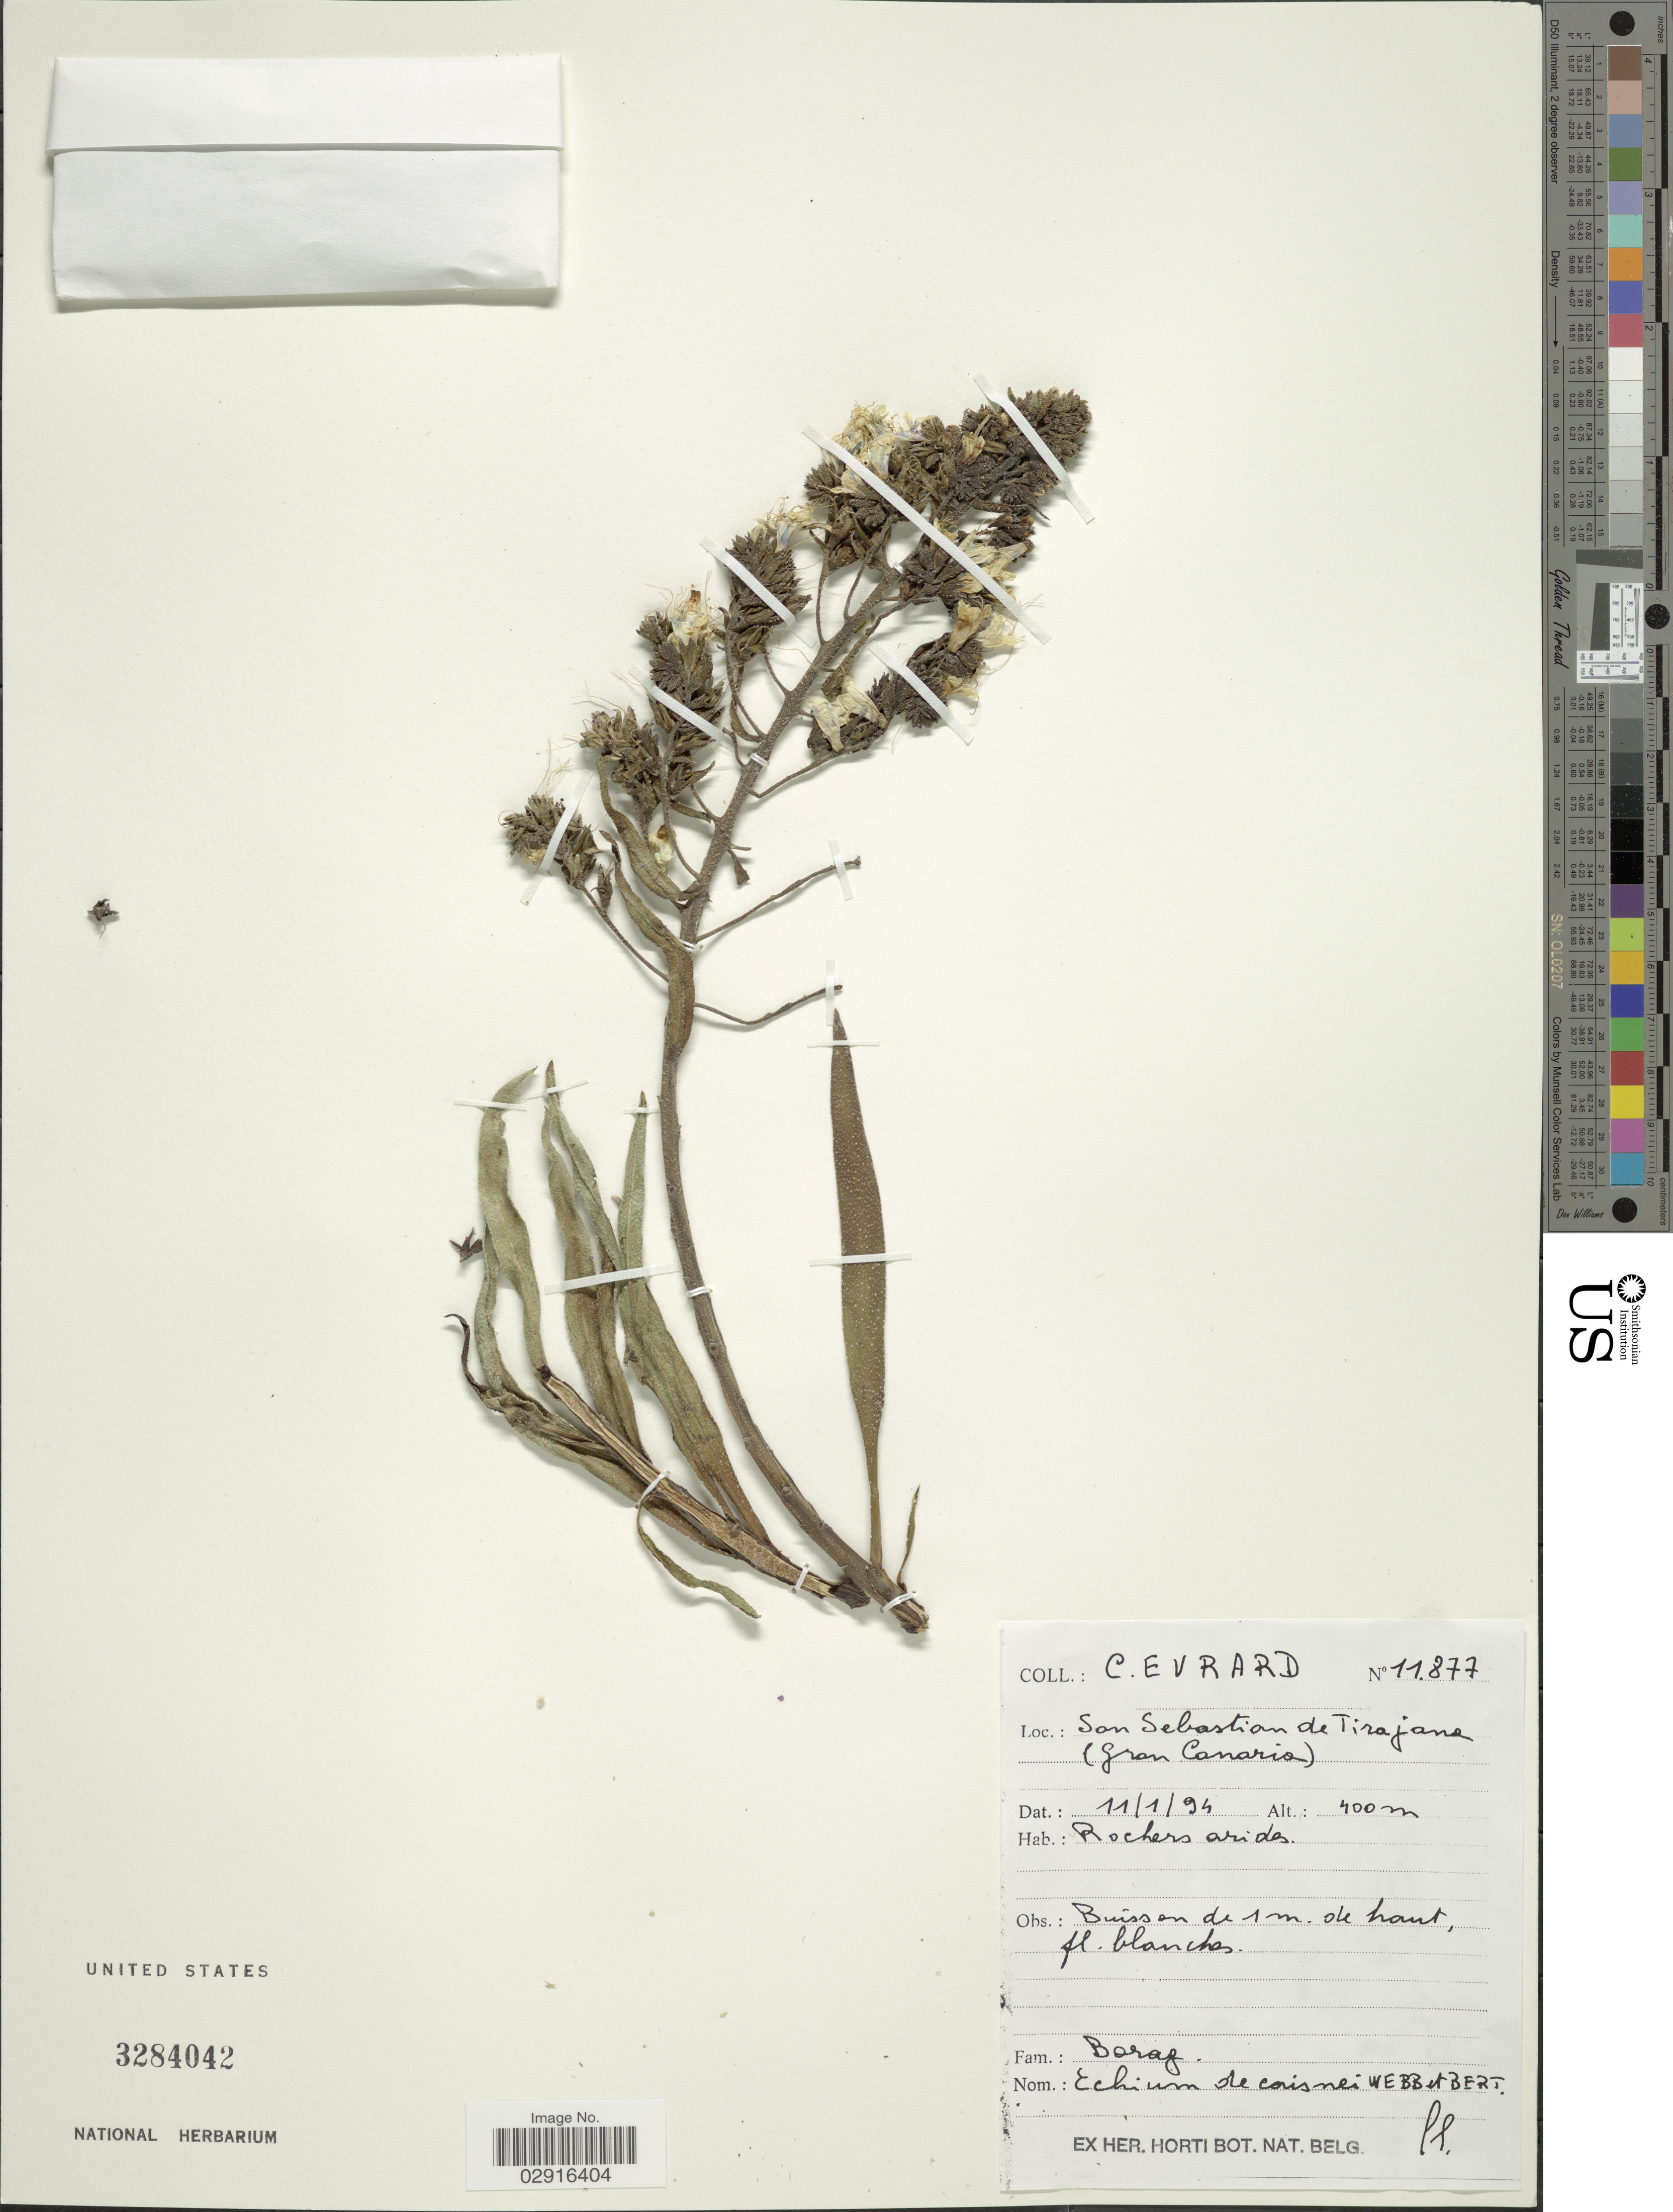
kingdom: Plantae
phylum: Tracheophyta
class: Magnoliopsida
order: Boraginales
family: Boraginaceae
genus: Echium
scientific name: Echium decaisnei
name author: D.A. Webb & Berthel.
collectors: C. Evrard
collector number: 11877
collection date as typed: Transcribed d/m/y: 11/1/94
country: Spain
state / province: Canarias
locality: San Sebastian de Tirajane (Gran Canaria).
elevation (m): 400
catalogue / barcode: US 3284042